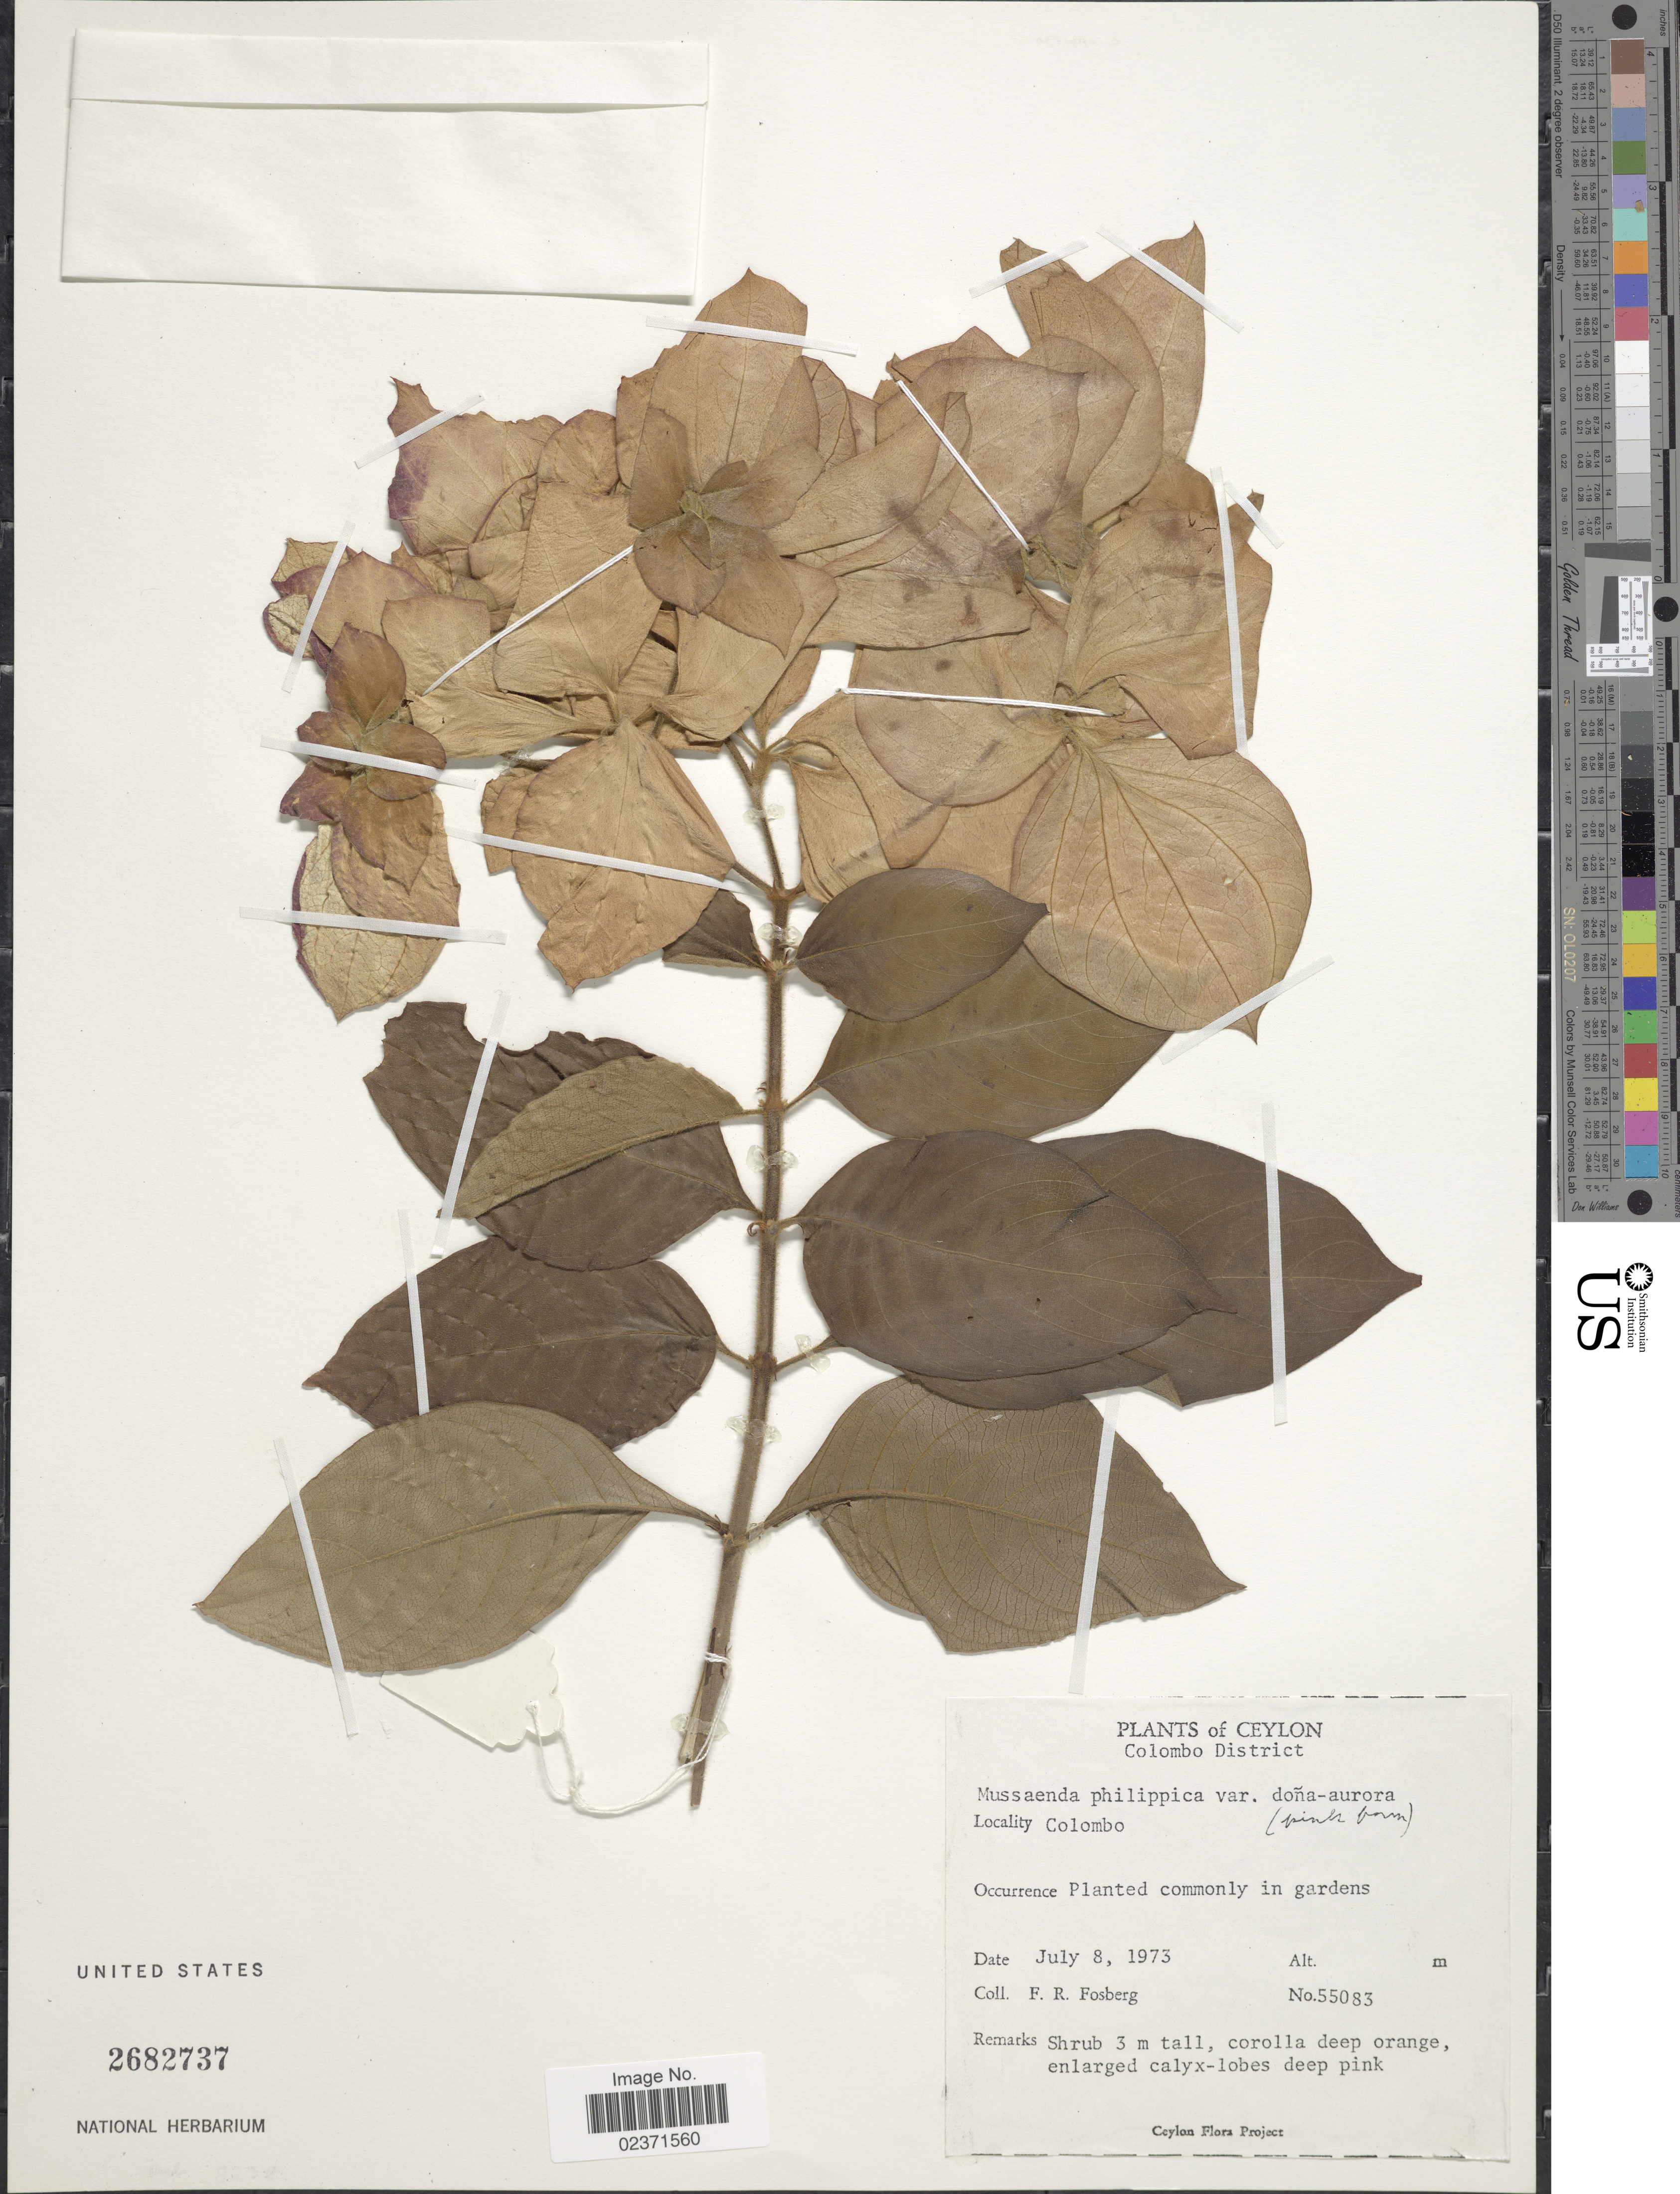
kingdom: Plantae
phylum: Tracheophyta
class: Magnoliopsida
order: Gentianales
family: Rubiaceae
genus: Mussaenda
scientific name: Mussaenda philippica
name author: A. Rich.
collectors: F. R. Fosberg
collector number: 55083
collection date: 1973-07-08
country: Sri Lanka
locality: Ceylon. Colombo District. Colombo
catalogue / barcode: US 2682737